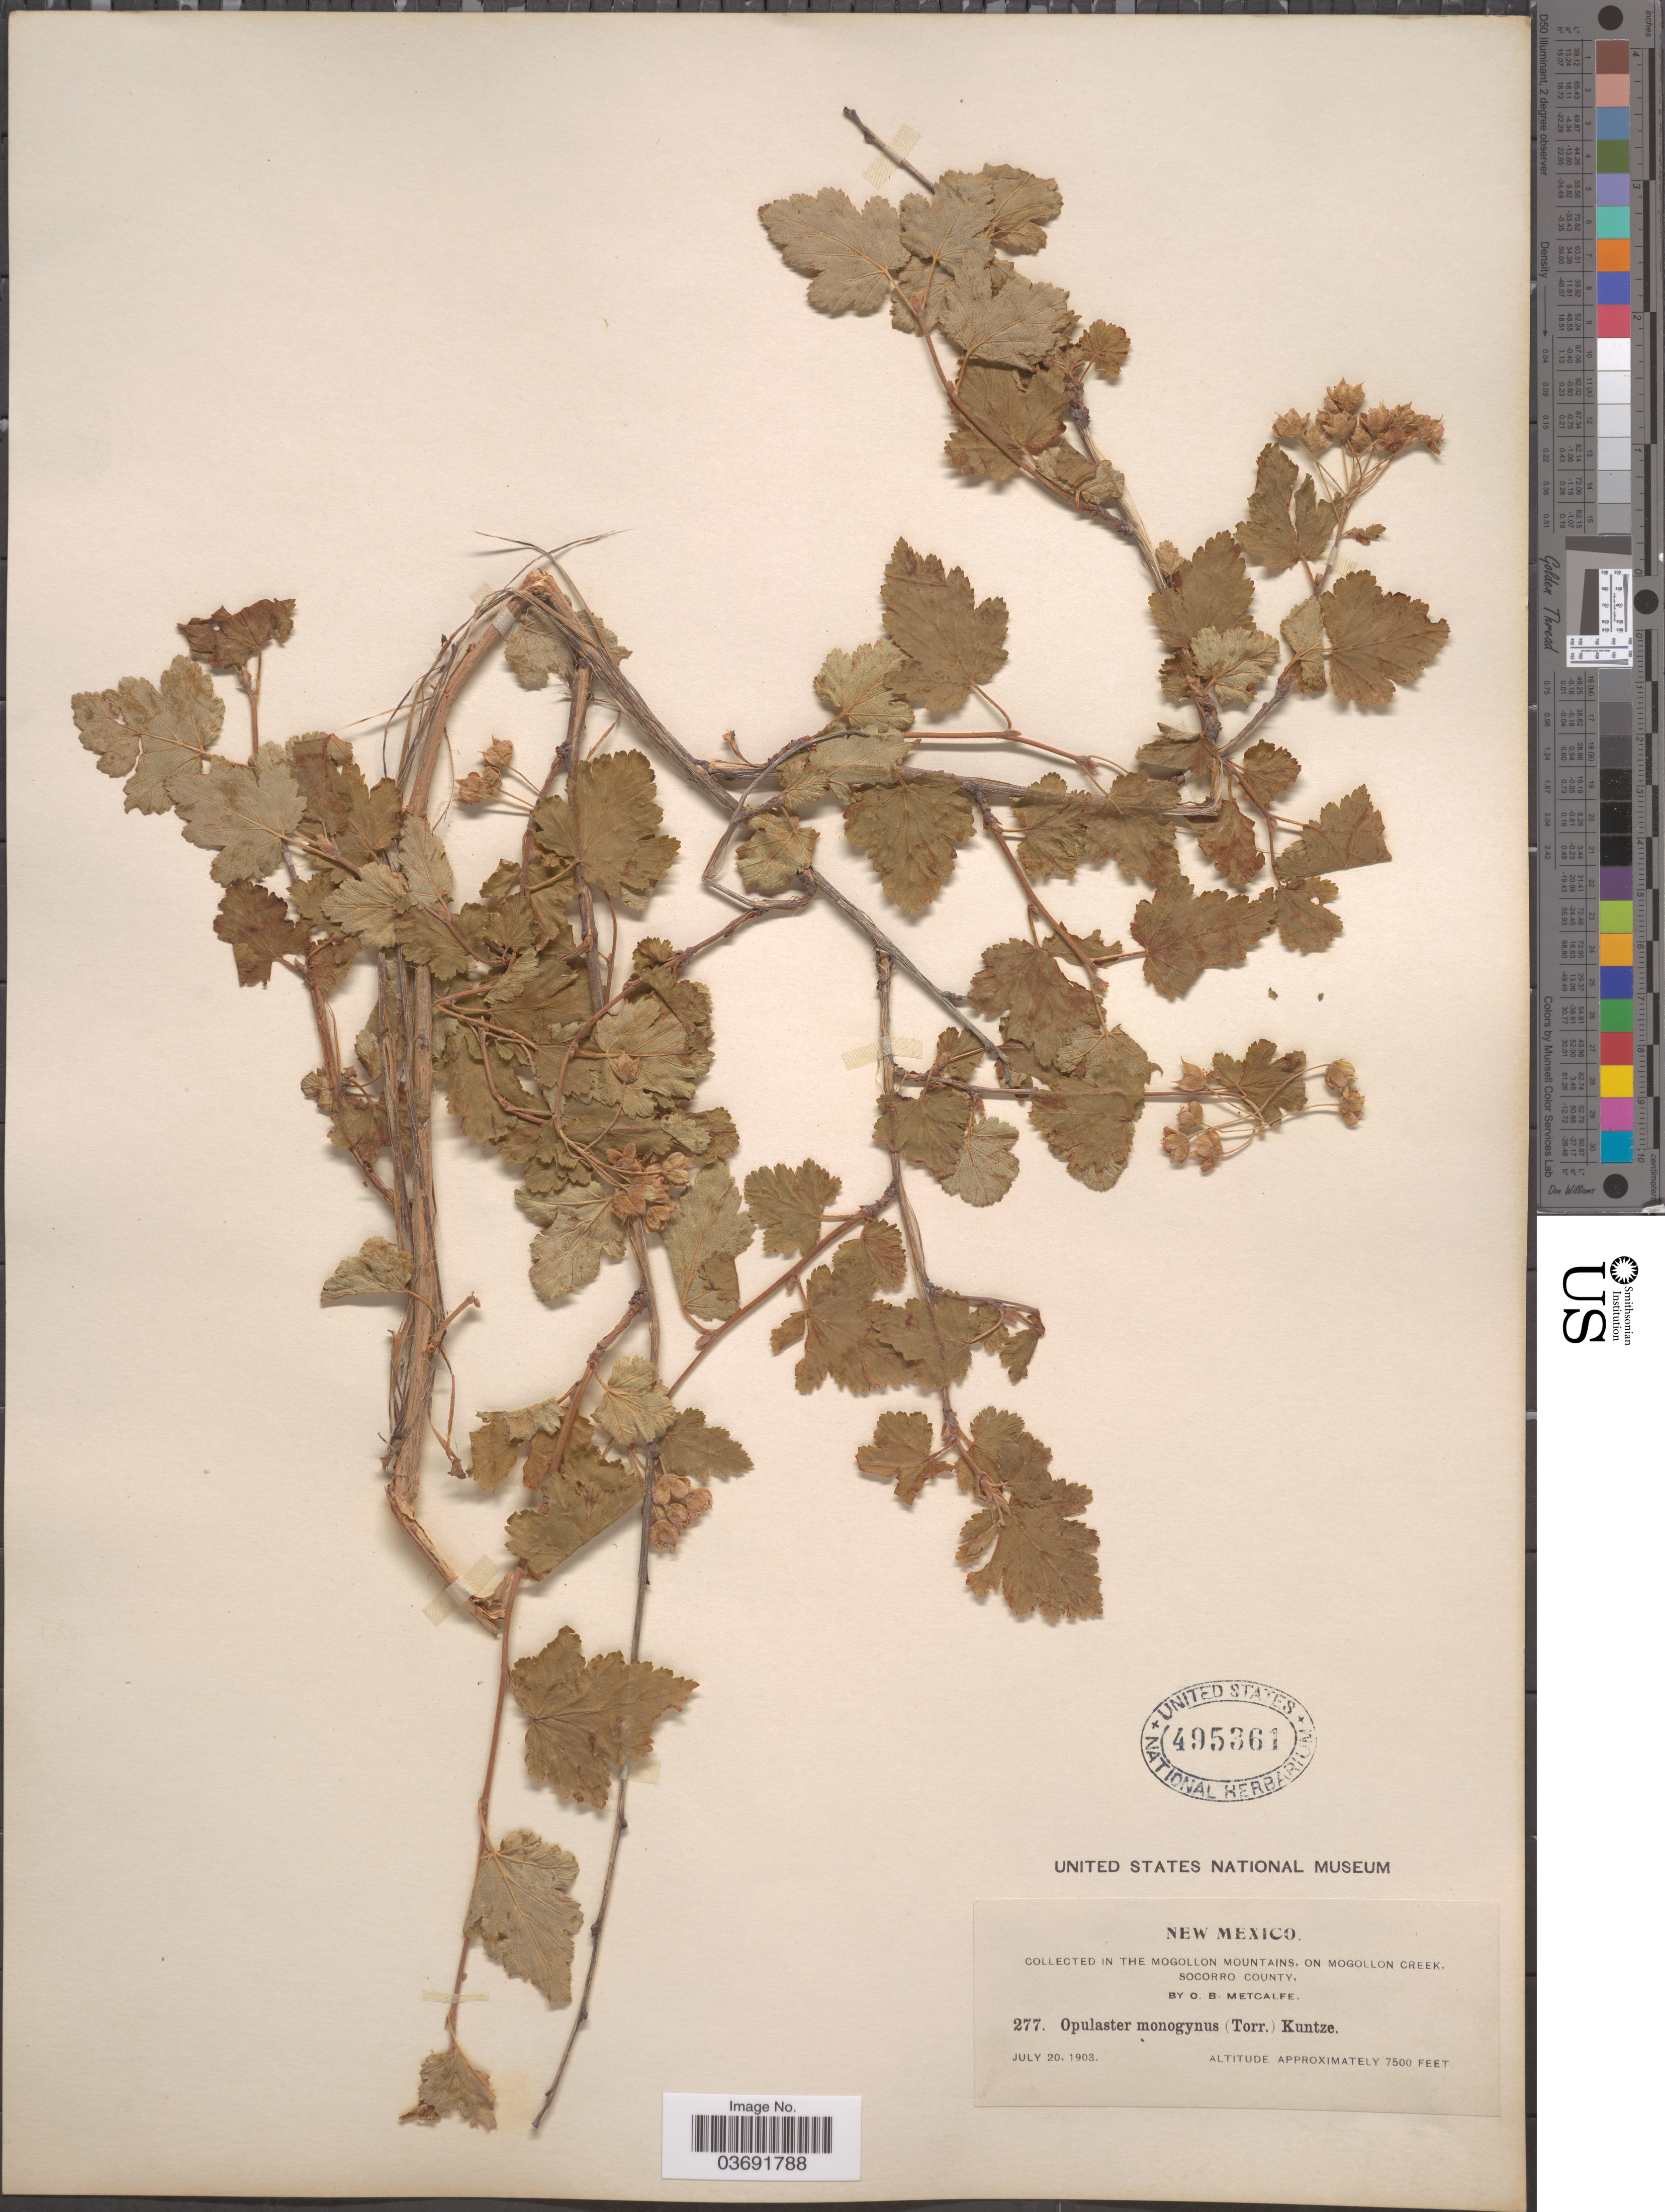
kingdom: Plantae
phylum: Tracheophyta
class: Magnoliopsida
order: Rosales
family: Rosaceae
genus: Physocarpus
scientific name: Physocarpus monogynus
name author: (Torr.) J.M. Coult.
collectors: O. B. Metcalfe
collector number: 277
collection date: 1903-07-20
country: United States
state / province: New Mexico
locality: In the Mogollon Mountains, on Mogollon Creek, Socorro County.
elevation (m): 2286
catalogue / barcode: US 495361